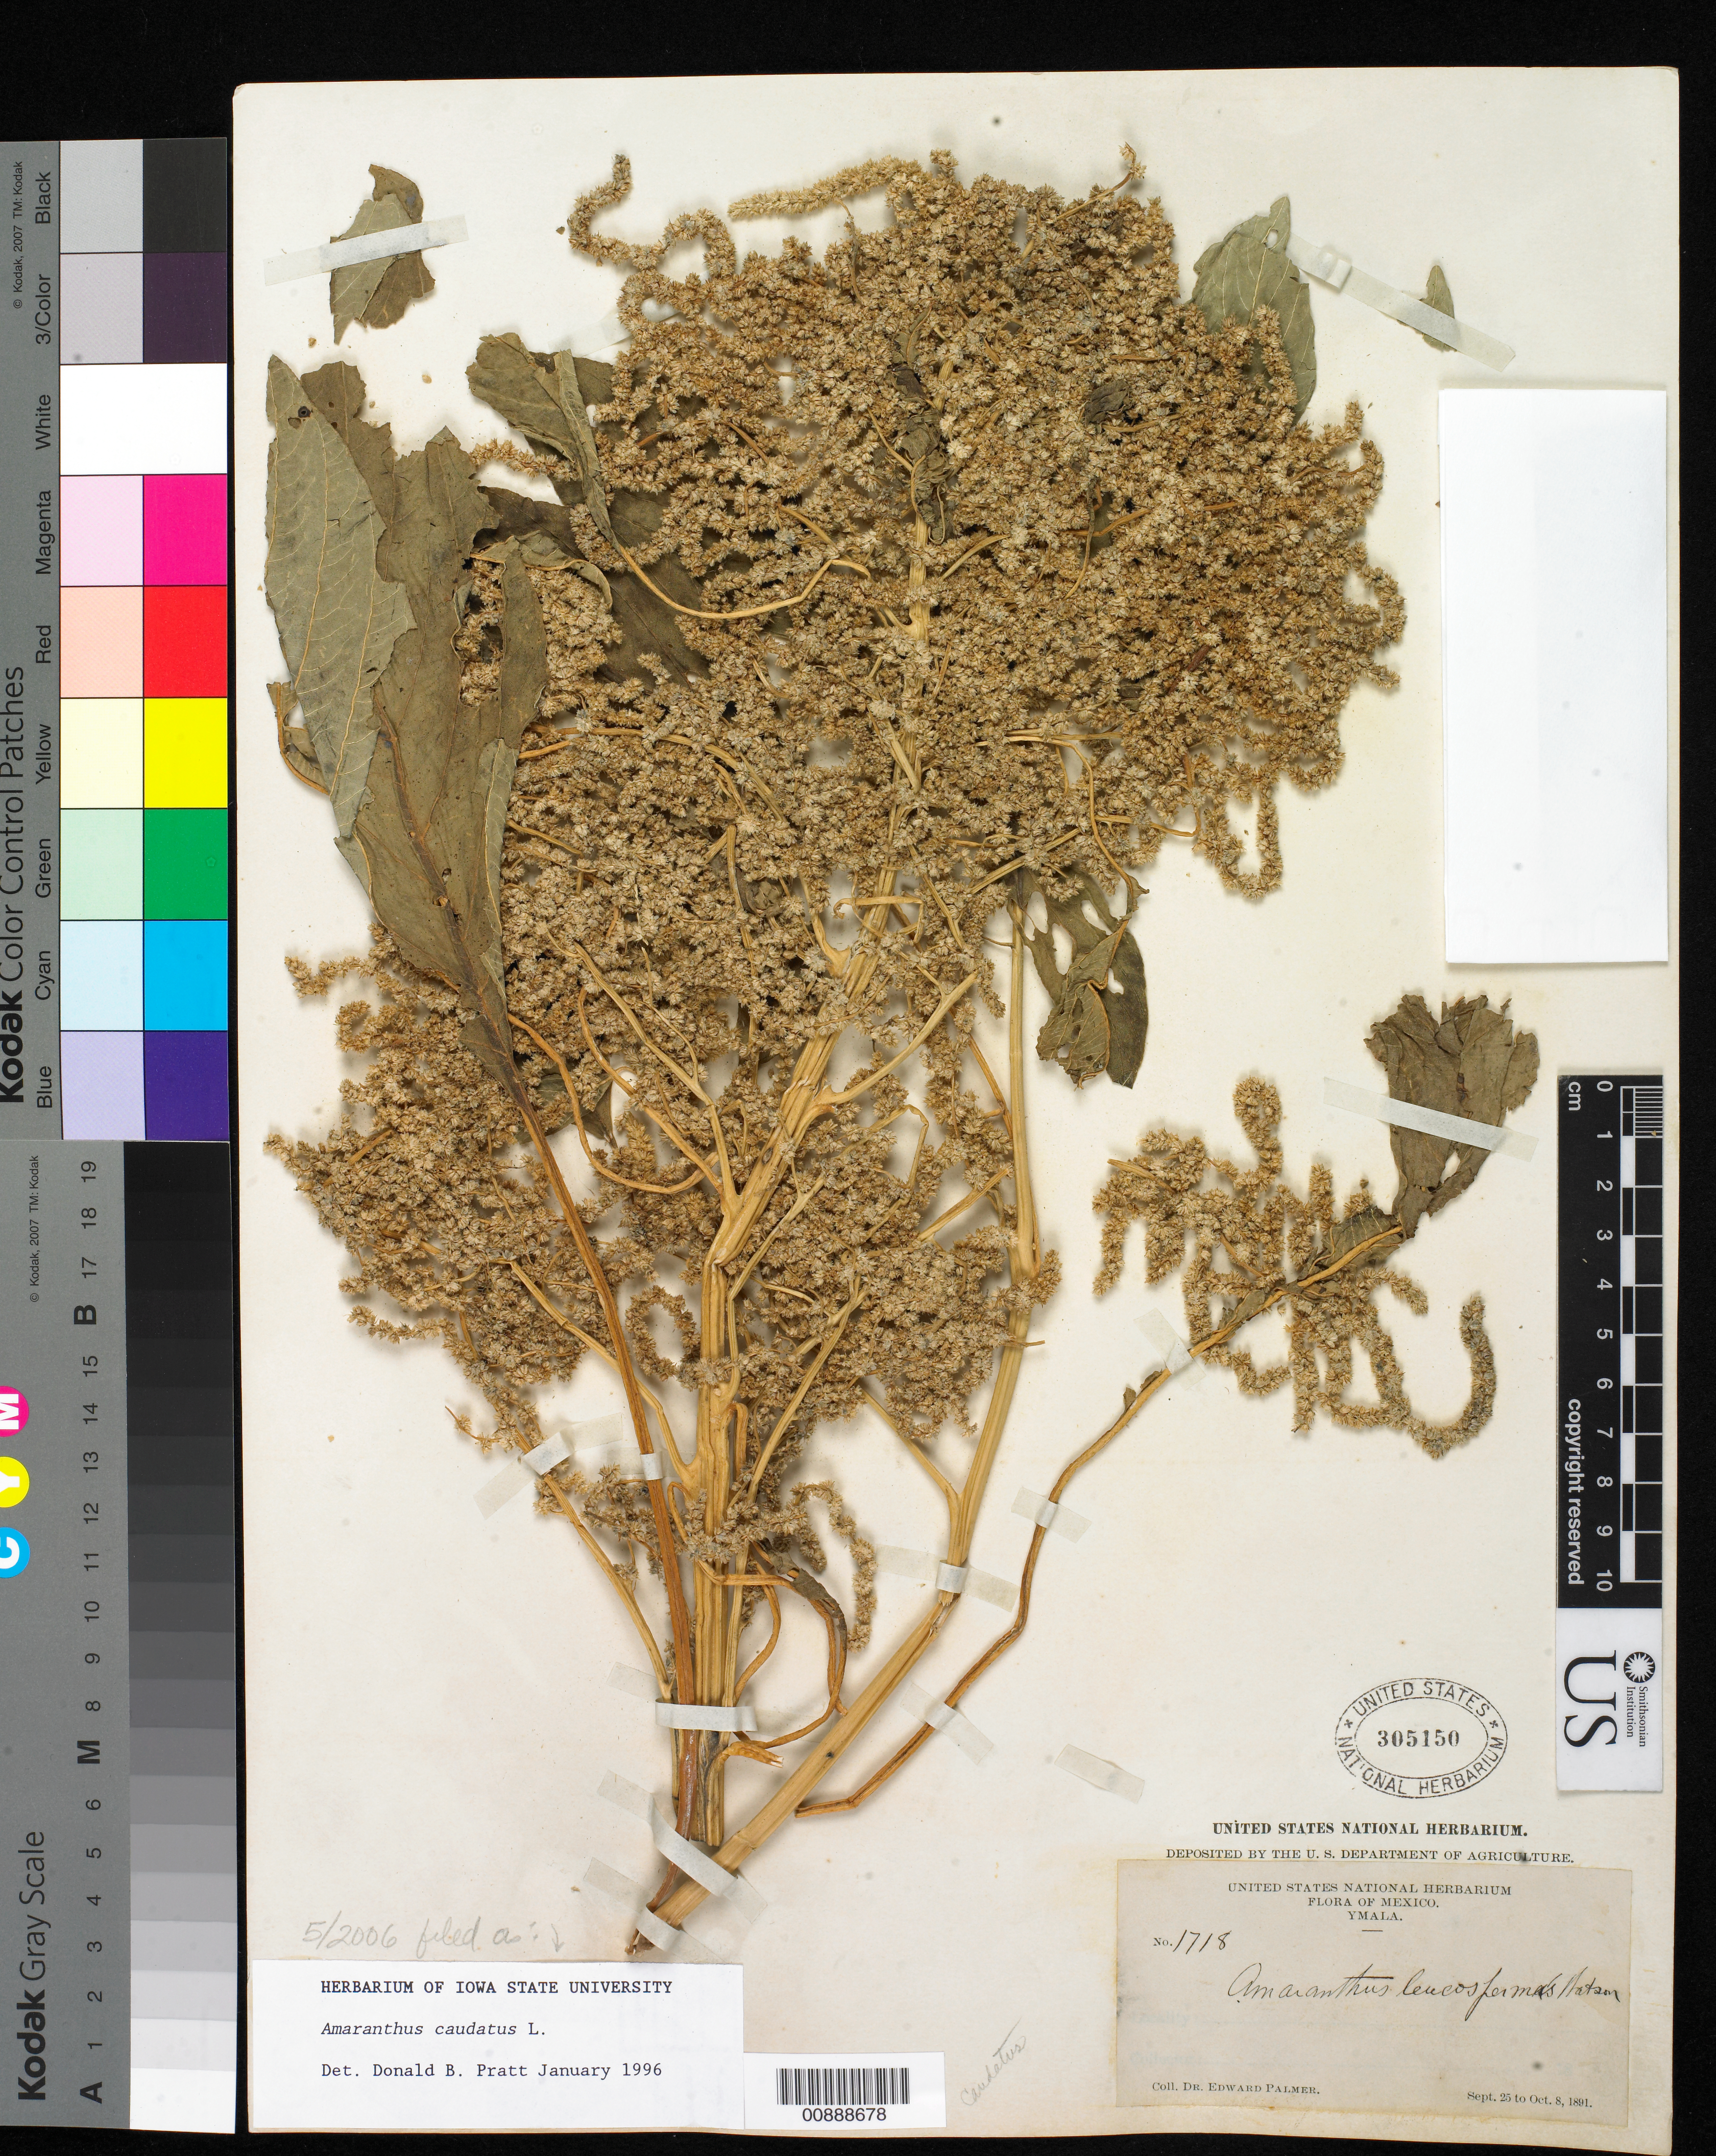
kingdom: Plantae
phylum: Tracheophyta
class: Magnoliopsida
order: Caryophyllales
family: Amaranthaceae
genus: Amaranthus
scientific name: Amaranthus caudatus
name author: L.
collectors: E. Palmer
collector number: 1718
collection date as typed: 25 Sep 1891 to 08 Oct 1891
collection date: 1891-09-25/1891-10-08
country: Mexico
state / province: Sinaloa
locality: Ymala, Sinaloa.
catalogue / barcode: US 305150